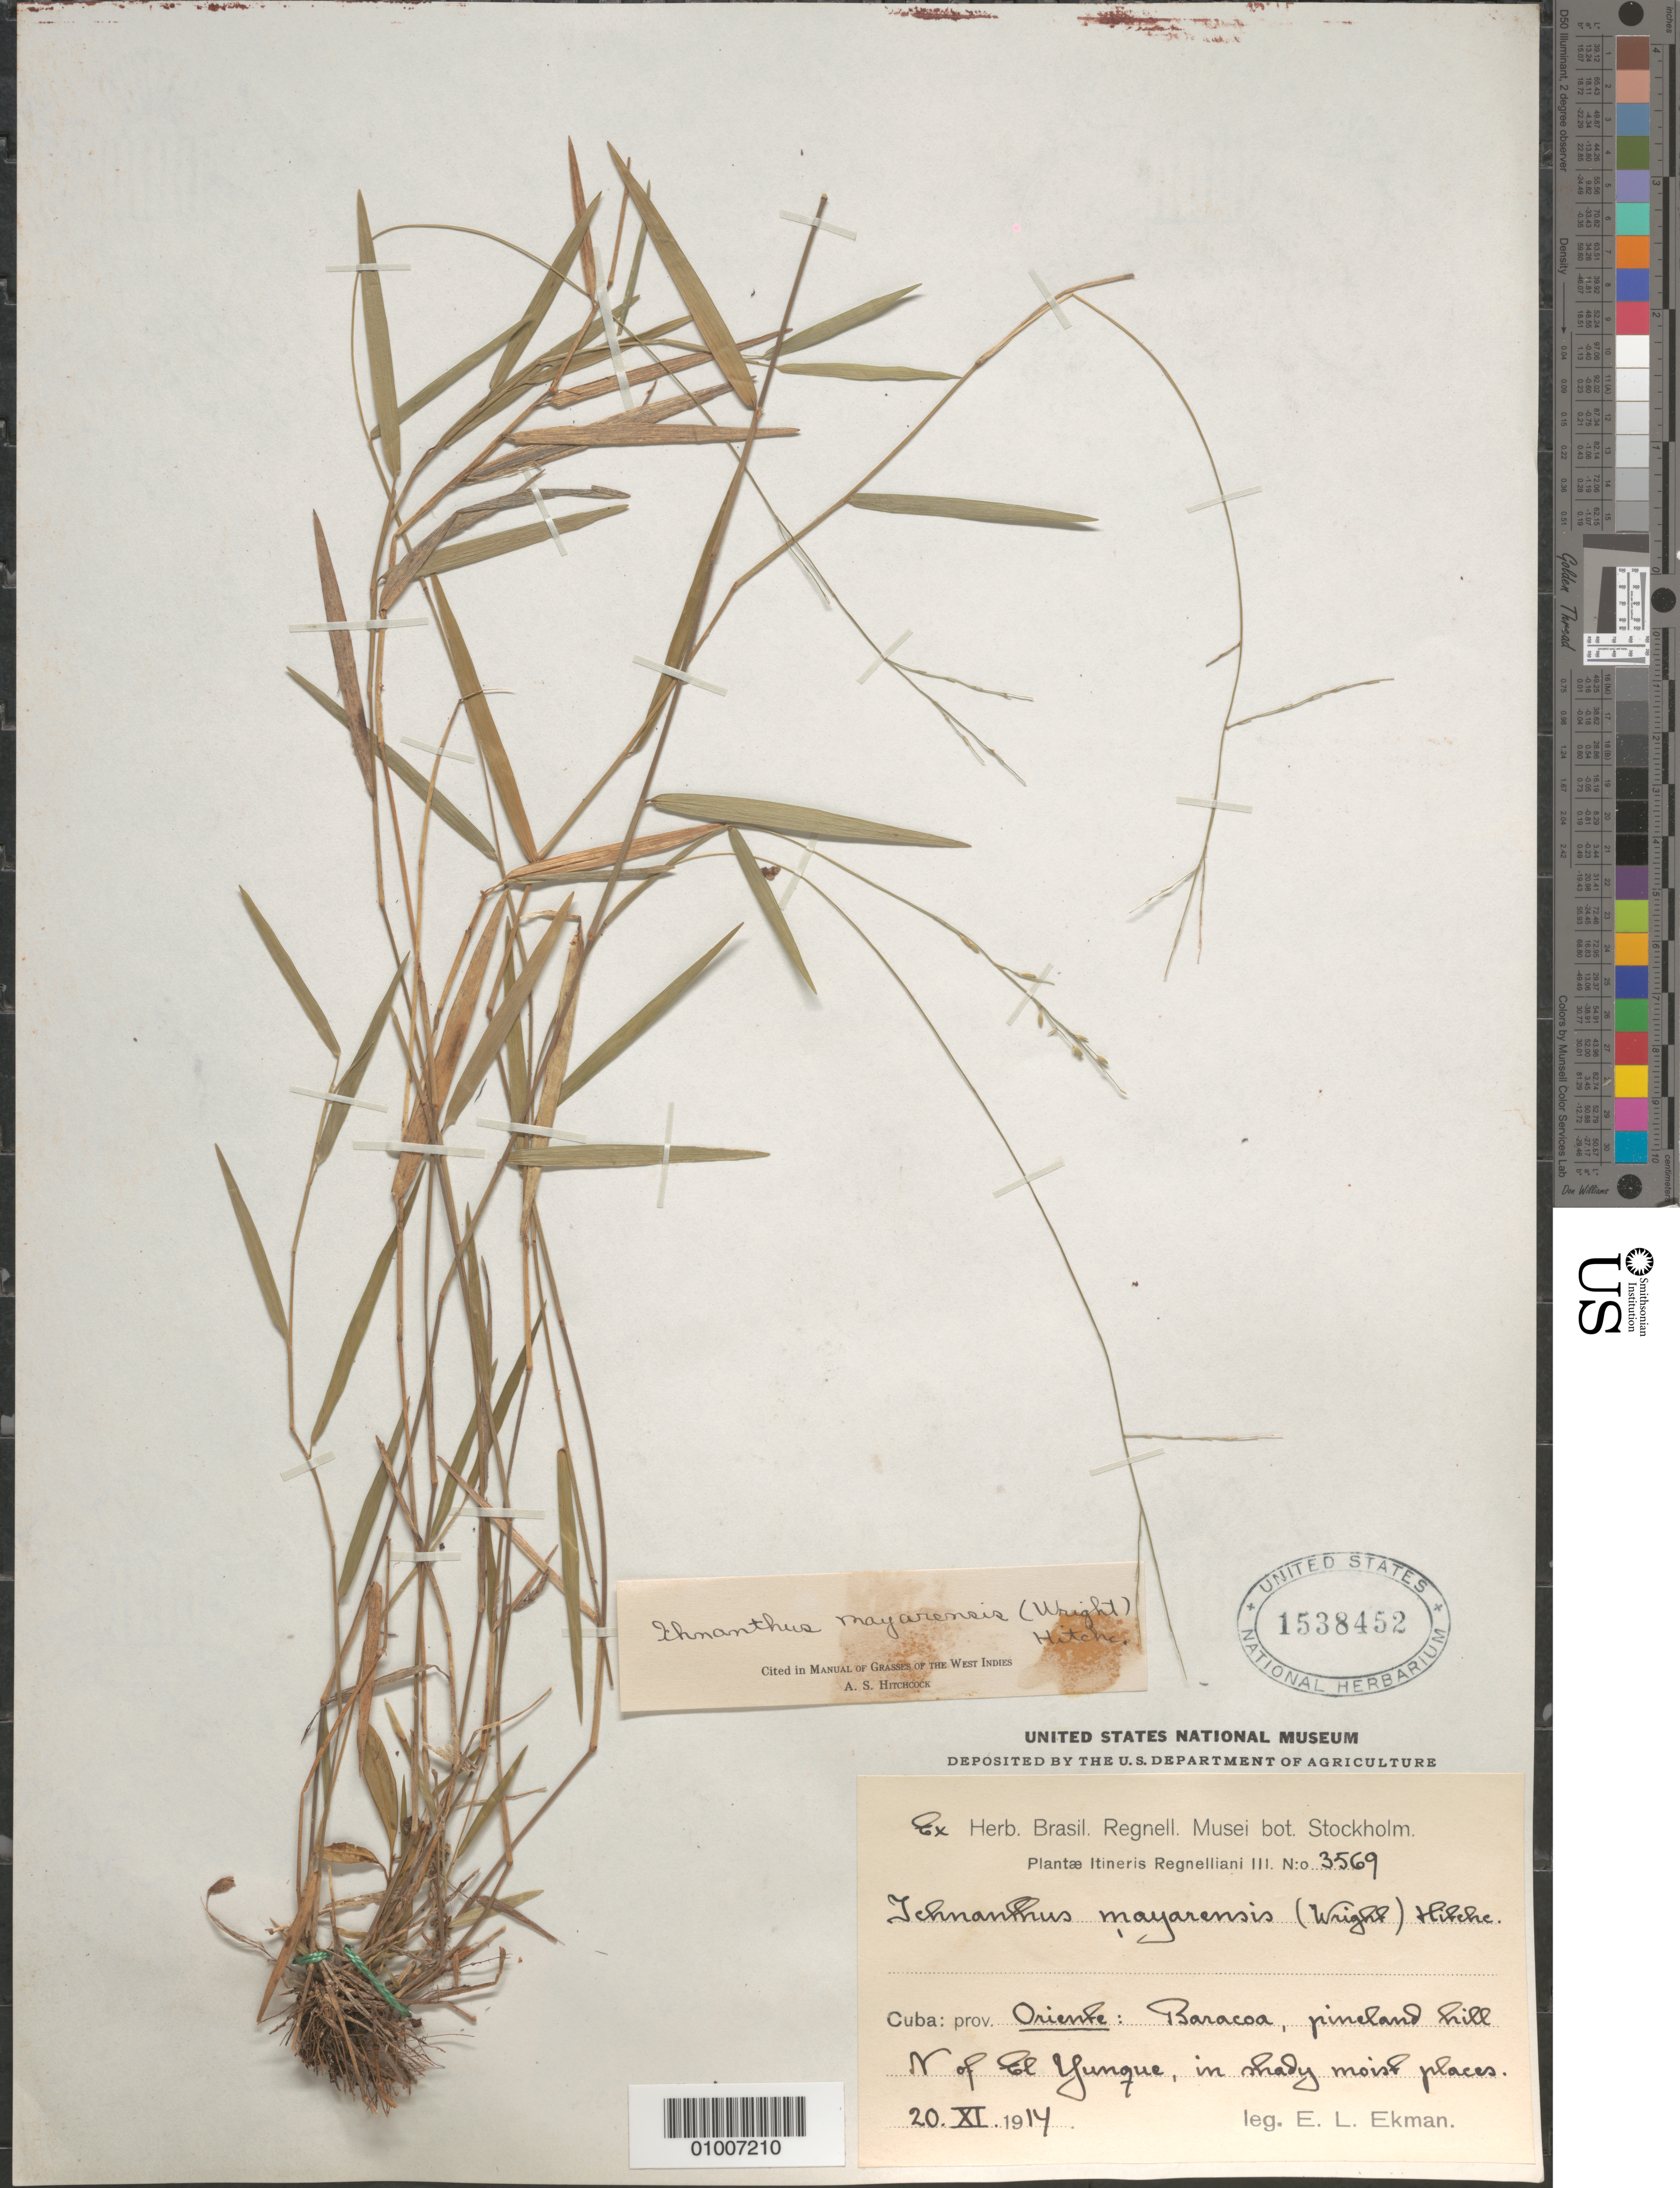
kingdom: Plantae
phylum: Tracheophyta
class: Liliopsida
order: Poales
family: Poaceae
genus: Ichnanthus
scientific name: Ichnanthus mayarensis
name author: (C. Wright) Hitchc.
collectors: E. L. Ekman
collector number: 3569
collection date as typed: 20 Nov 1914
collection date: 1914-11-20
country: Cuba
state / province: Guantanamo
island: Cuba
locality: Oriente, Baracoa, pineland hill N of El Yunque, in shady moist places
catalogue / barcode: US 1538452